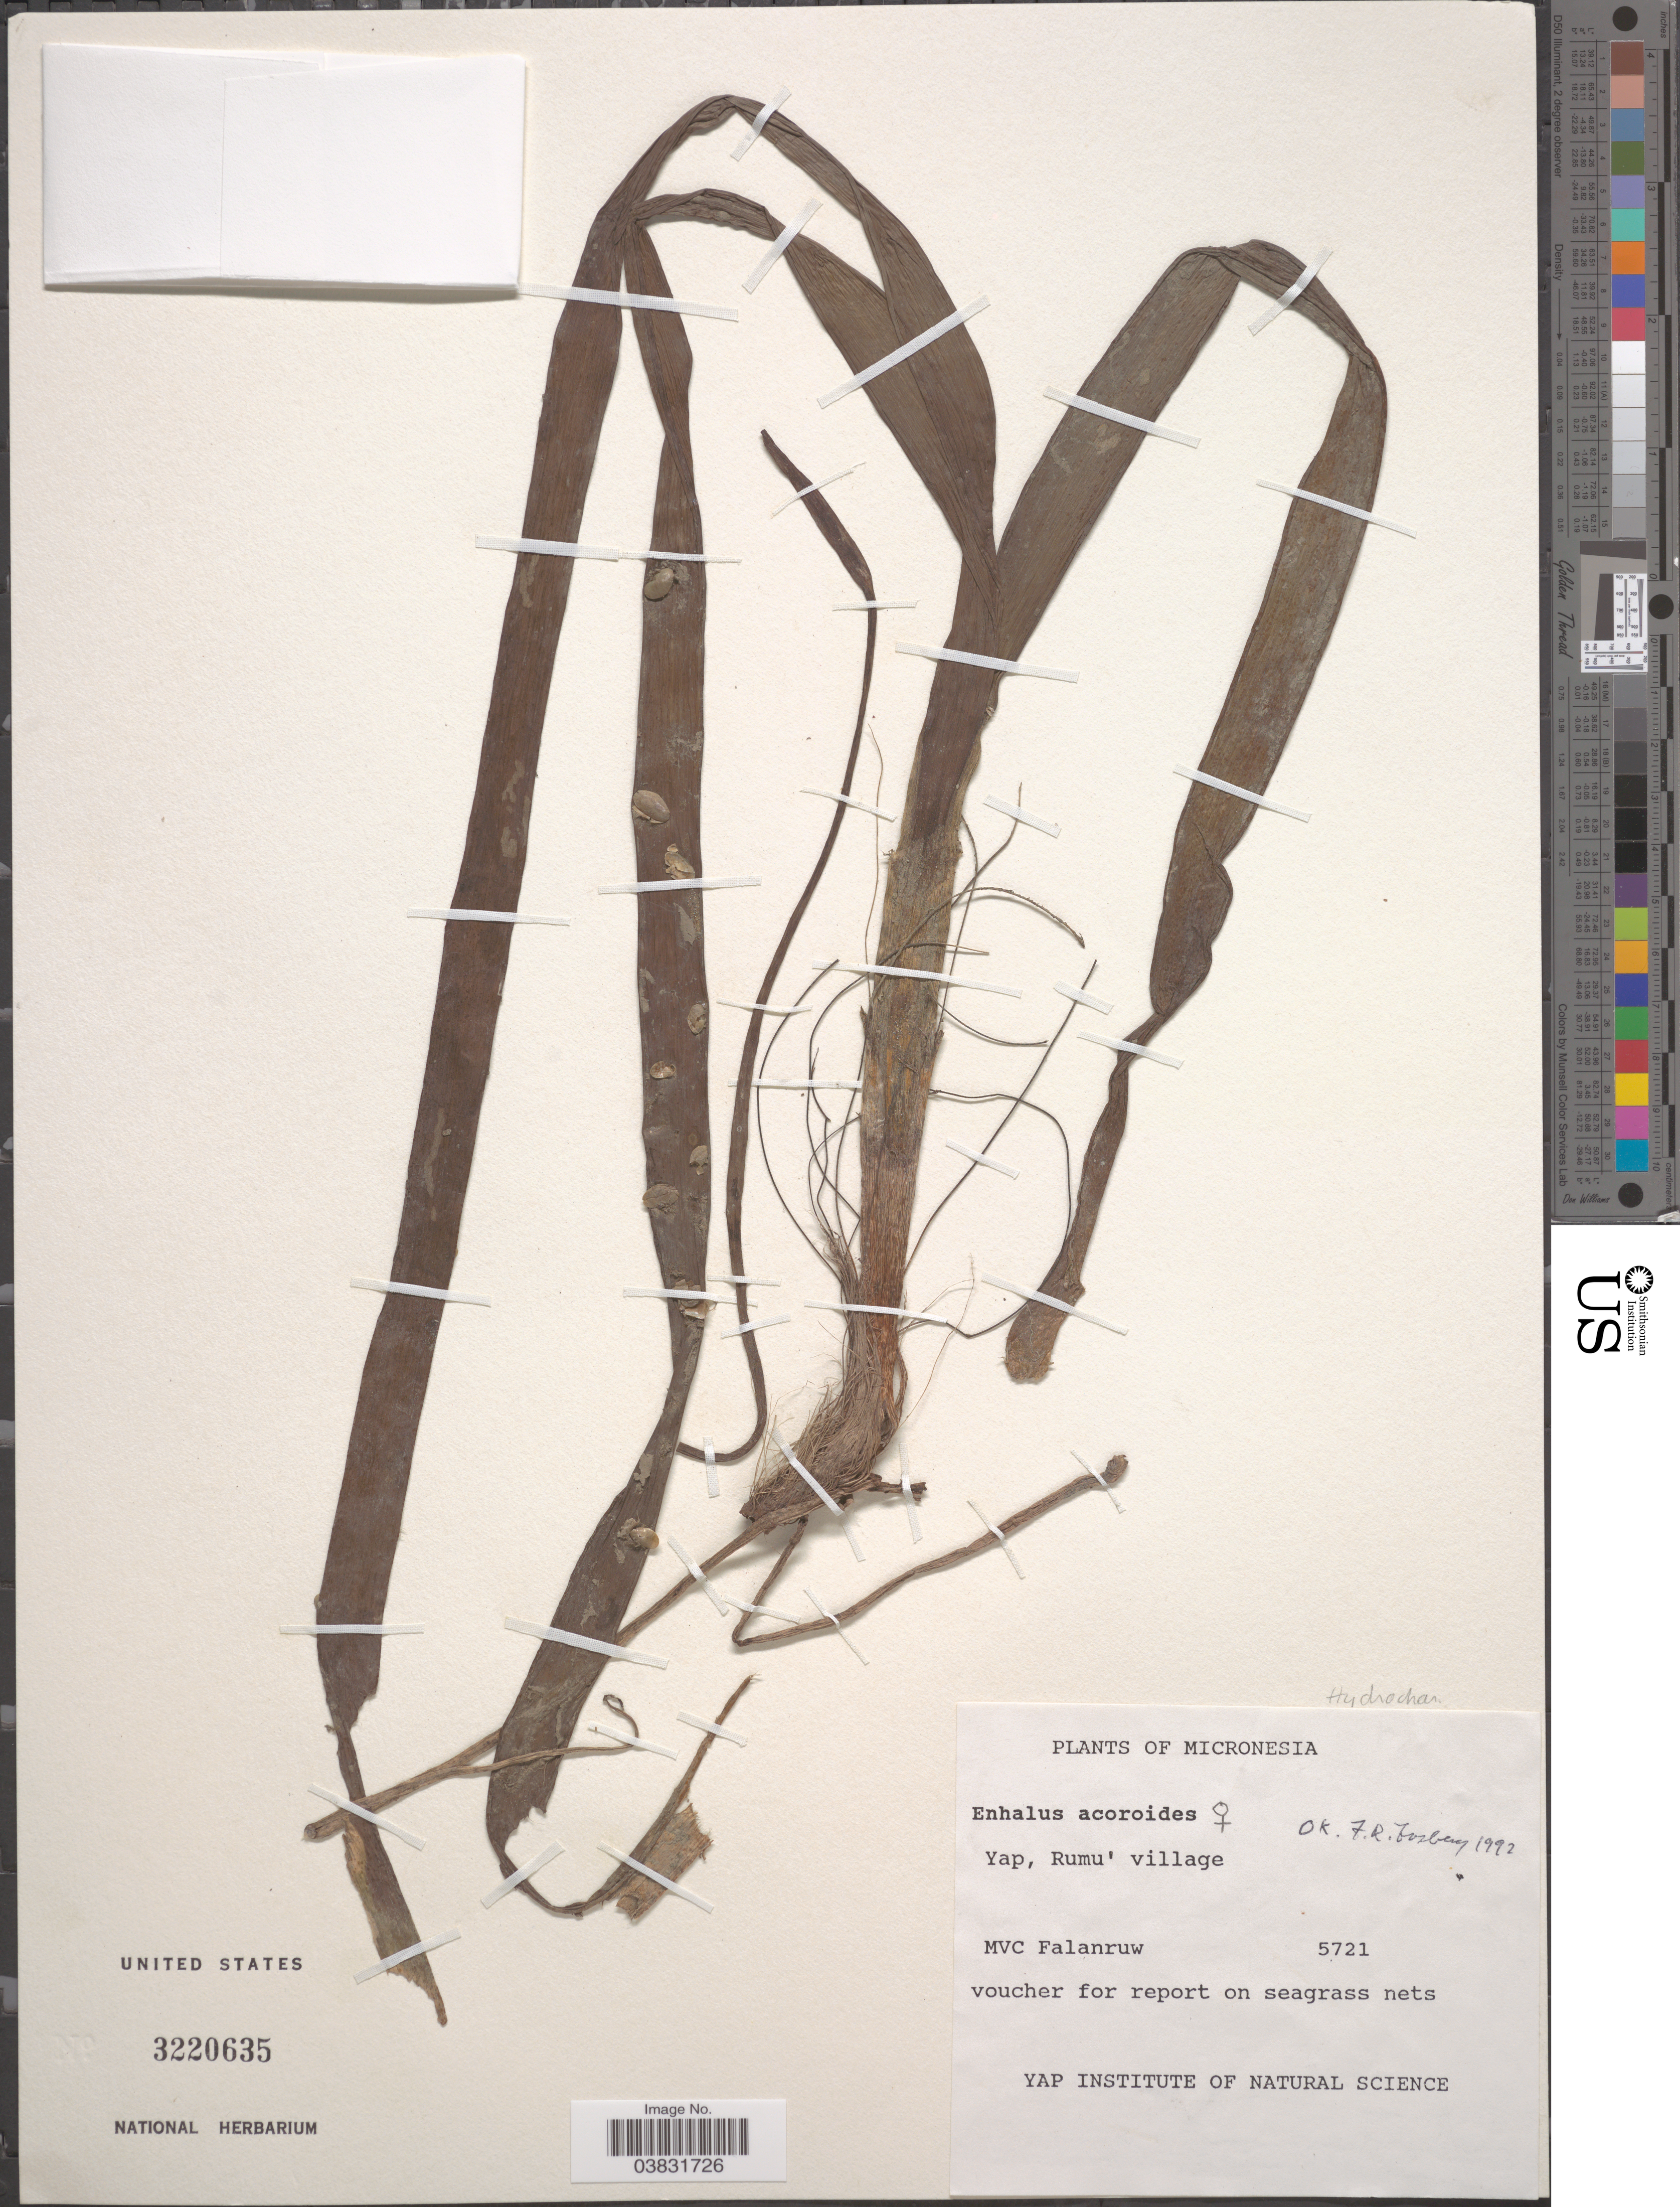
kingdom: Plantae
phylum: Tracheophyta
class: Liliopsida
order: Alismatales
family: Hydrocharitaceae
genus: Enhalus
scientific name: Enhalus acoroides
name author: (L. f.) Royle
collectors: M. V. Falanruw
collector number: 5721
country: Micronesia, Federated States of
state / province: Yap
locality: Rumu village.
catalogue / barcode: US 3220635